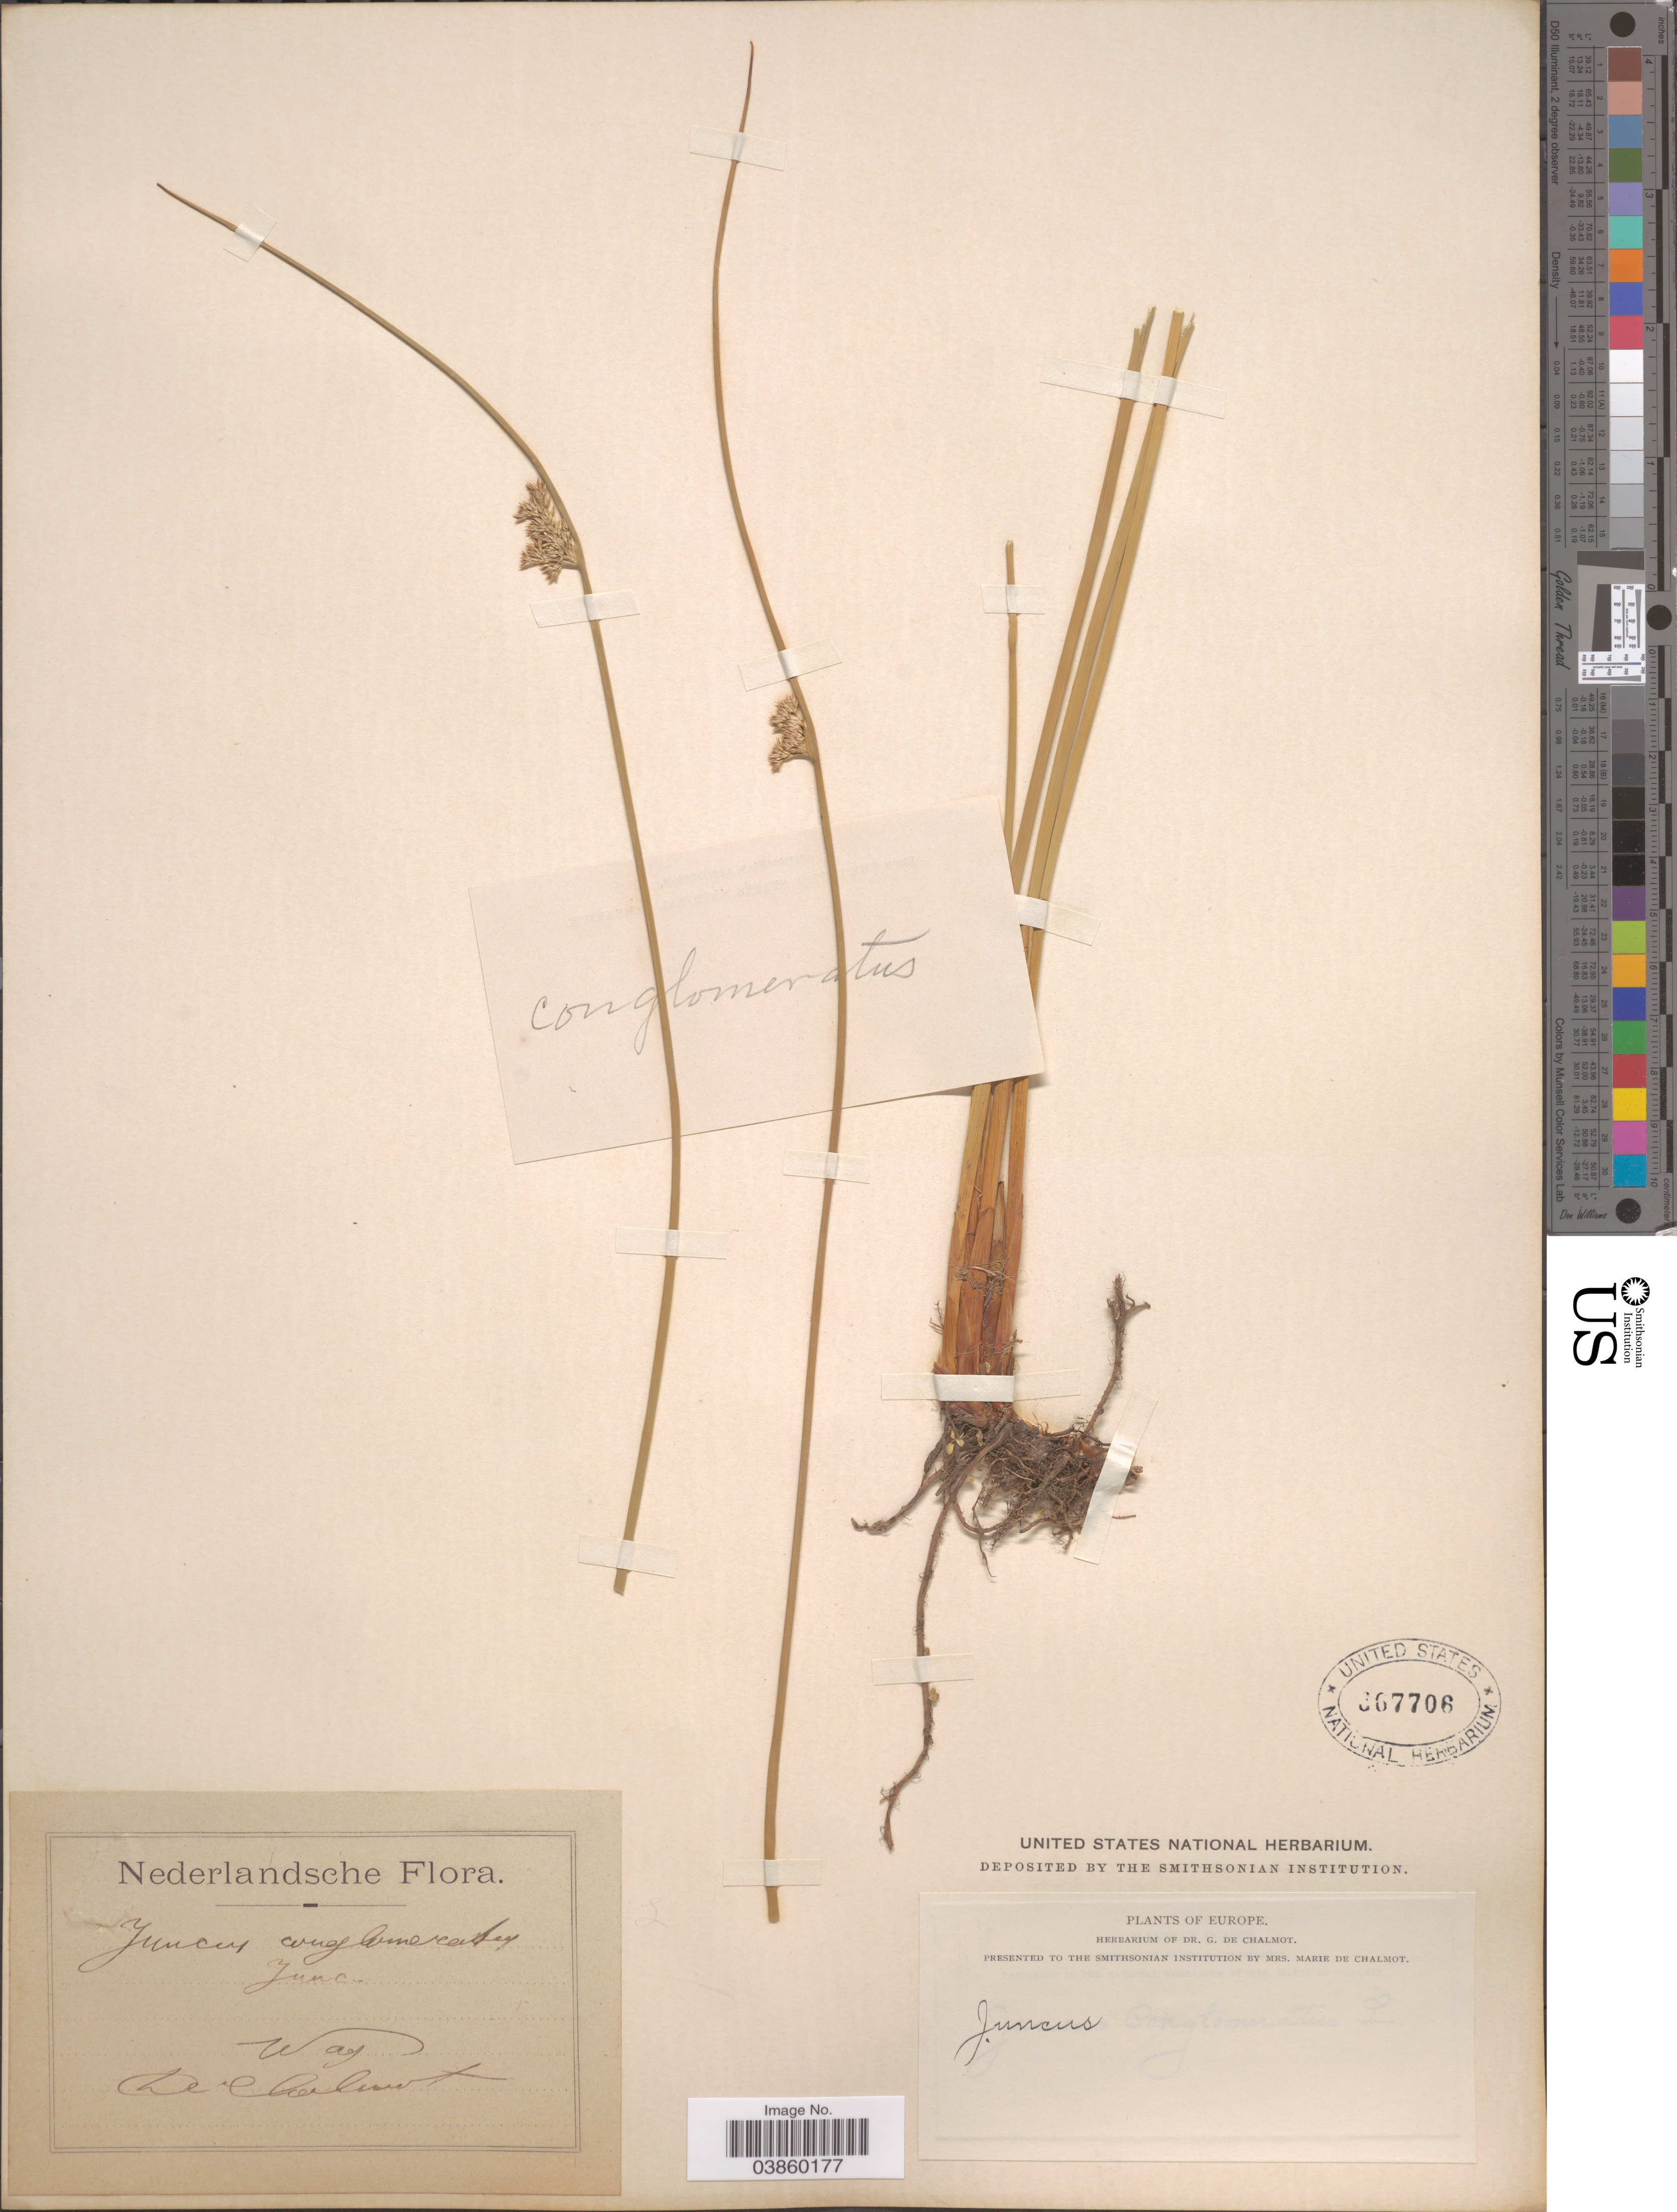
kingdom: Plantae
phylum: Tracheophyta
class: Liliopsida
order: Poales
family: Juncaceae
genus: Juncus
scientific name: Juncus conglomeratus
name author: L.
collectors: G. de Chalmot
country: Netherlands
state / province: Gelderland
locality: Wag.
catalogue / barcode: US 367706